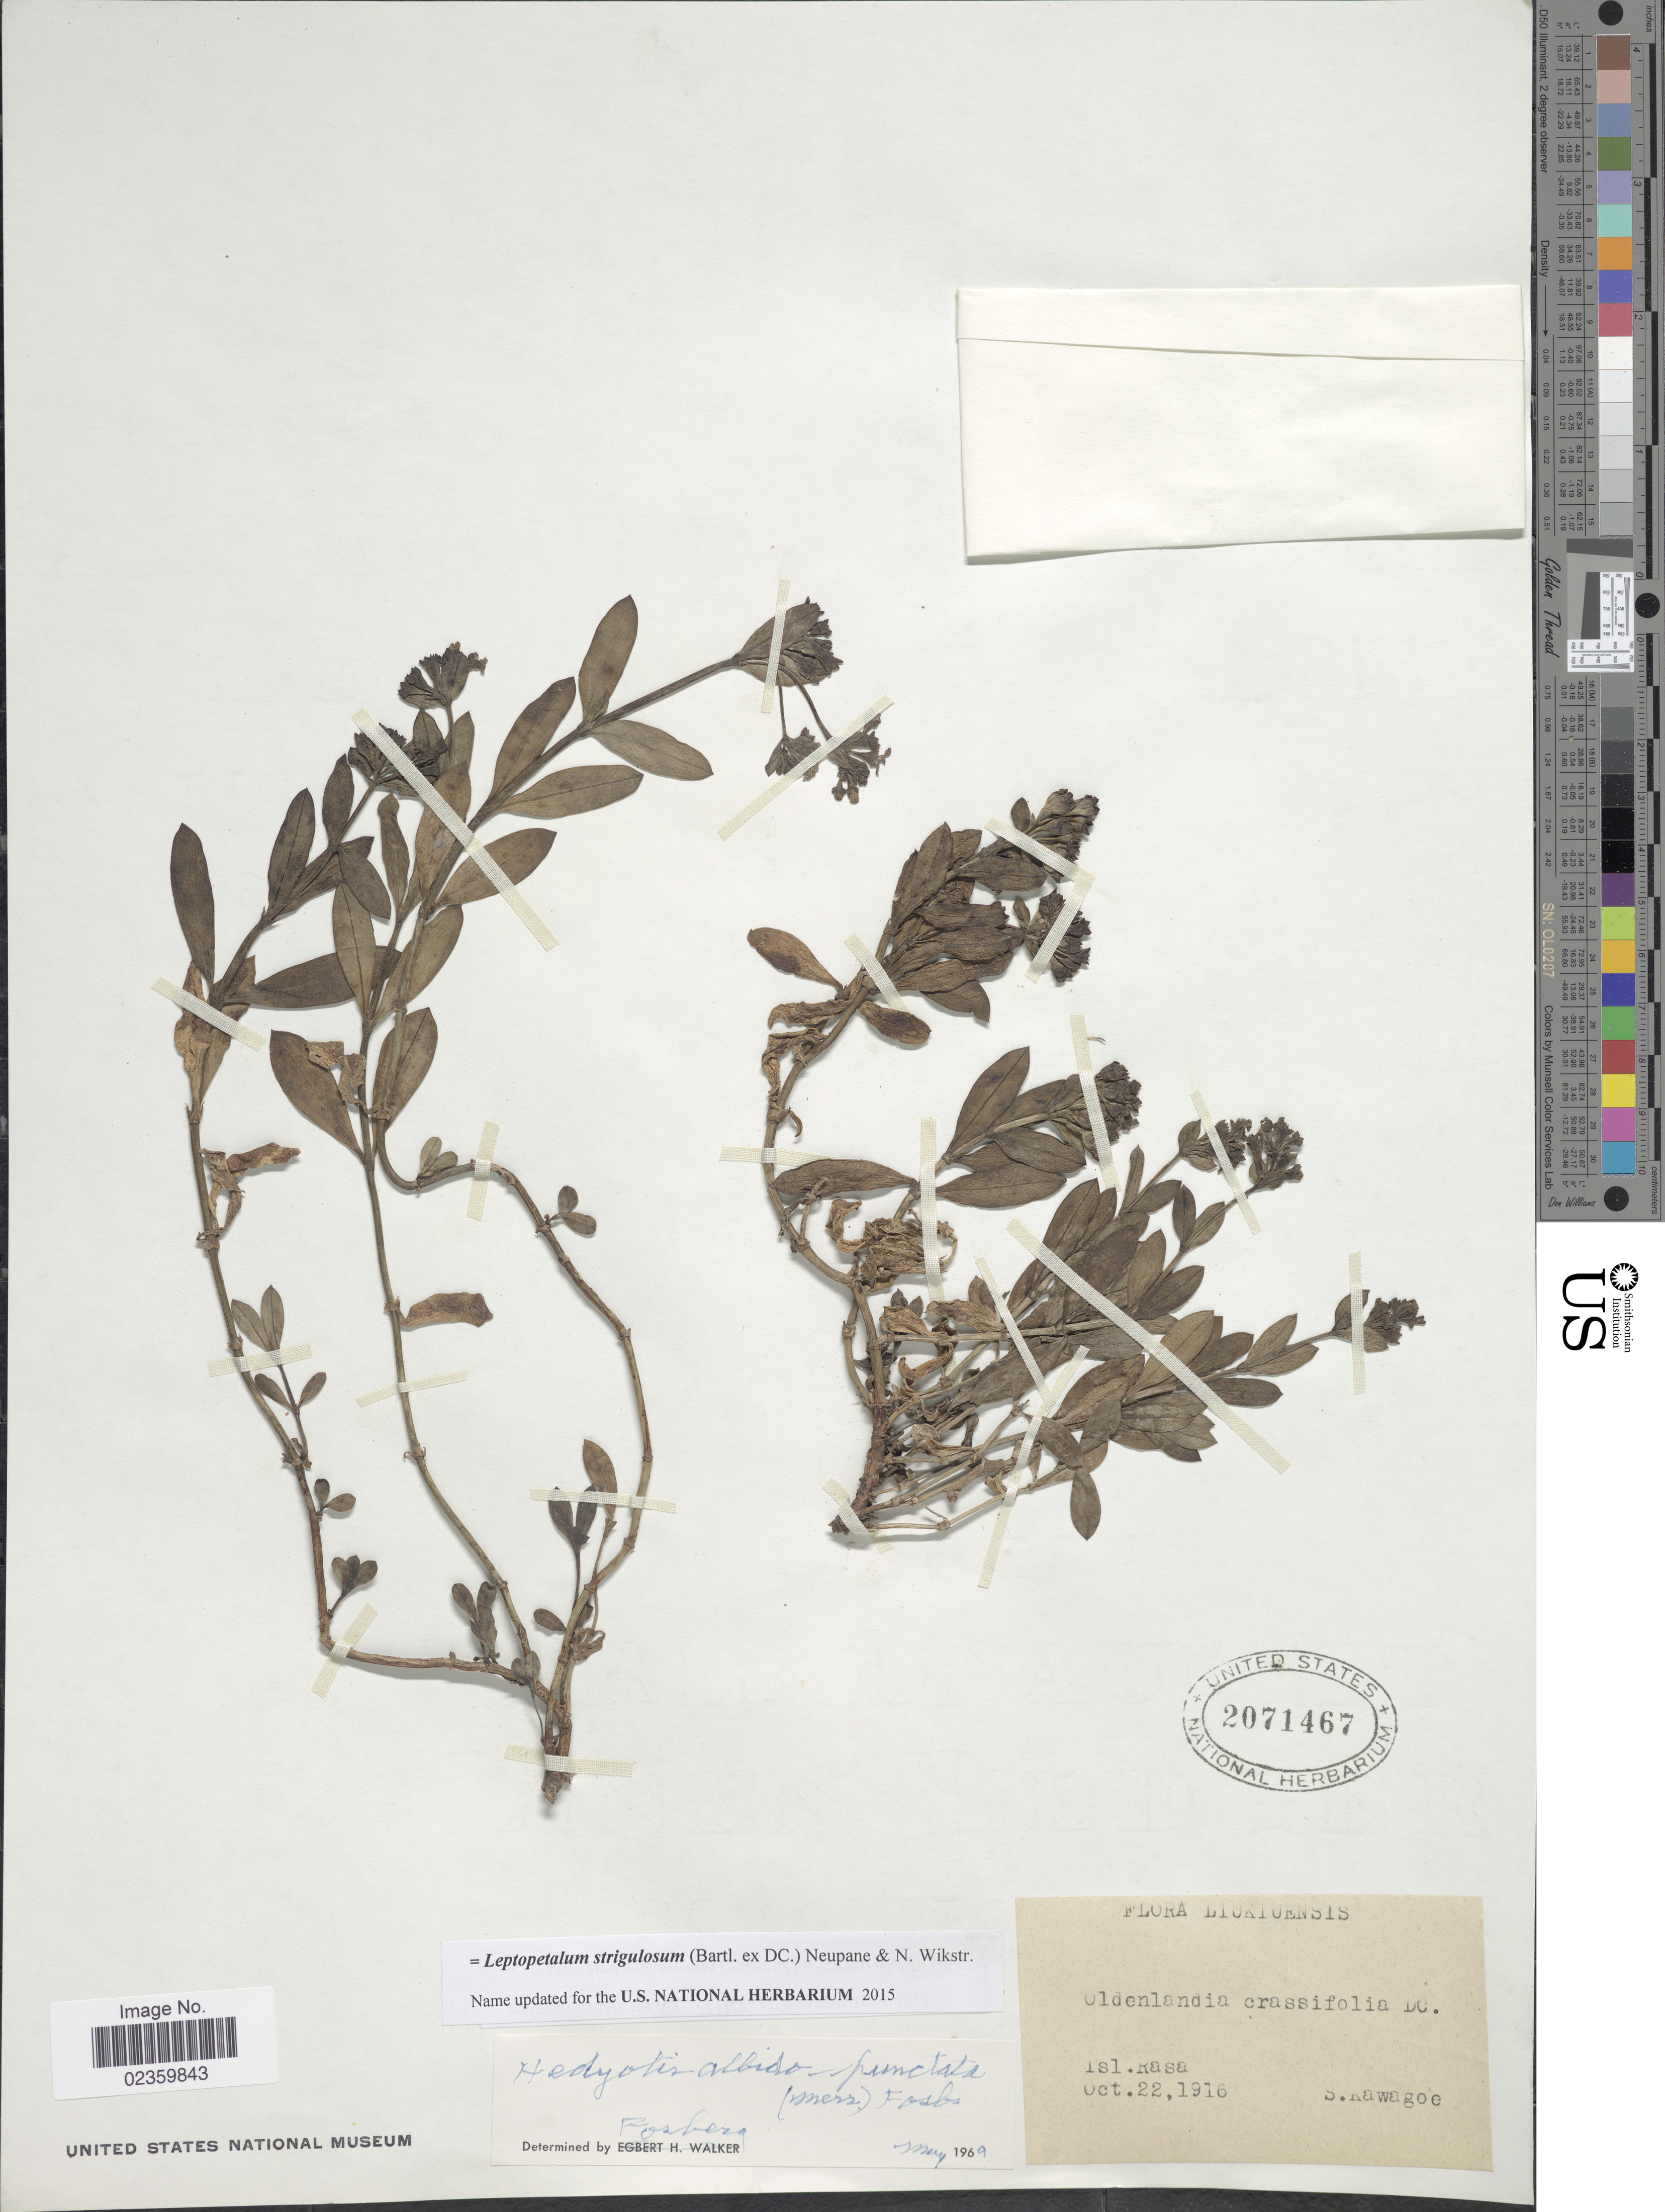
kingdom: Plantae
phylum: Tracheophyta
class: Magnoliopsida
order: Gentianales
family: Rubiaceae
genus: Leptopetalum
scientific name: Leptopetalum strigulosum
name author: (Bartl. ex DC.) Neupane & N. Wikstr.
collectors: S. Kawagoe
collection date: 1916-10-22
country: Japan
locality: Liukiuensis, Isl. Rasa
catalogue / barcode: US 2071467